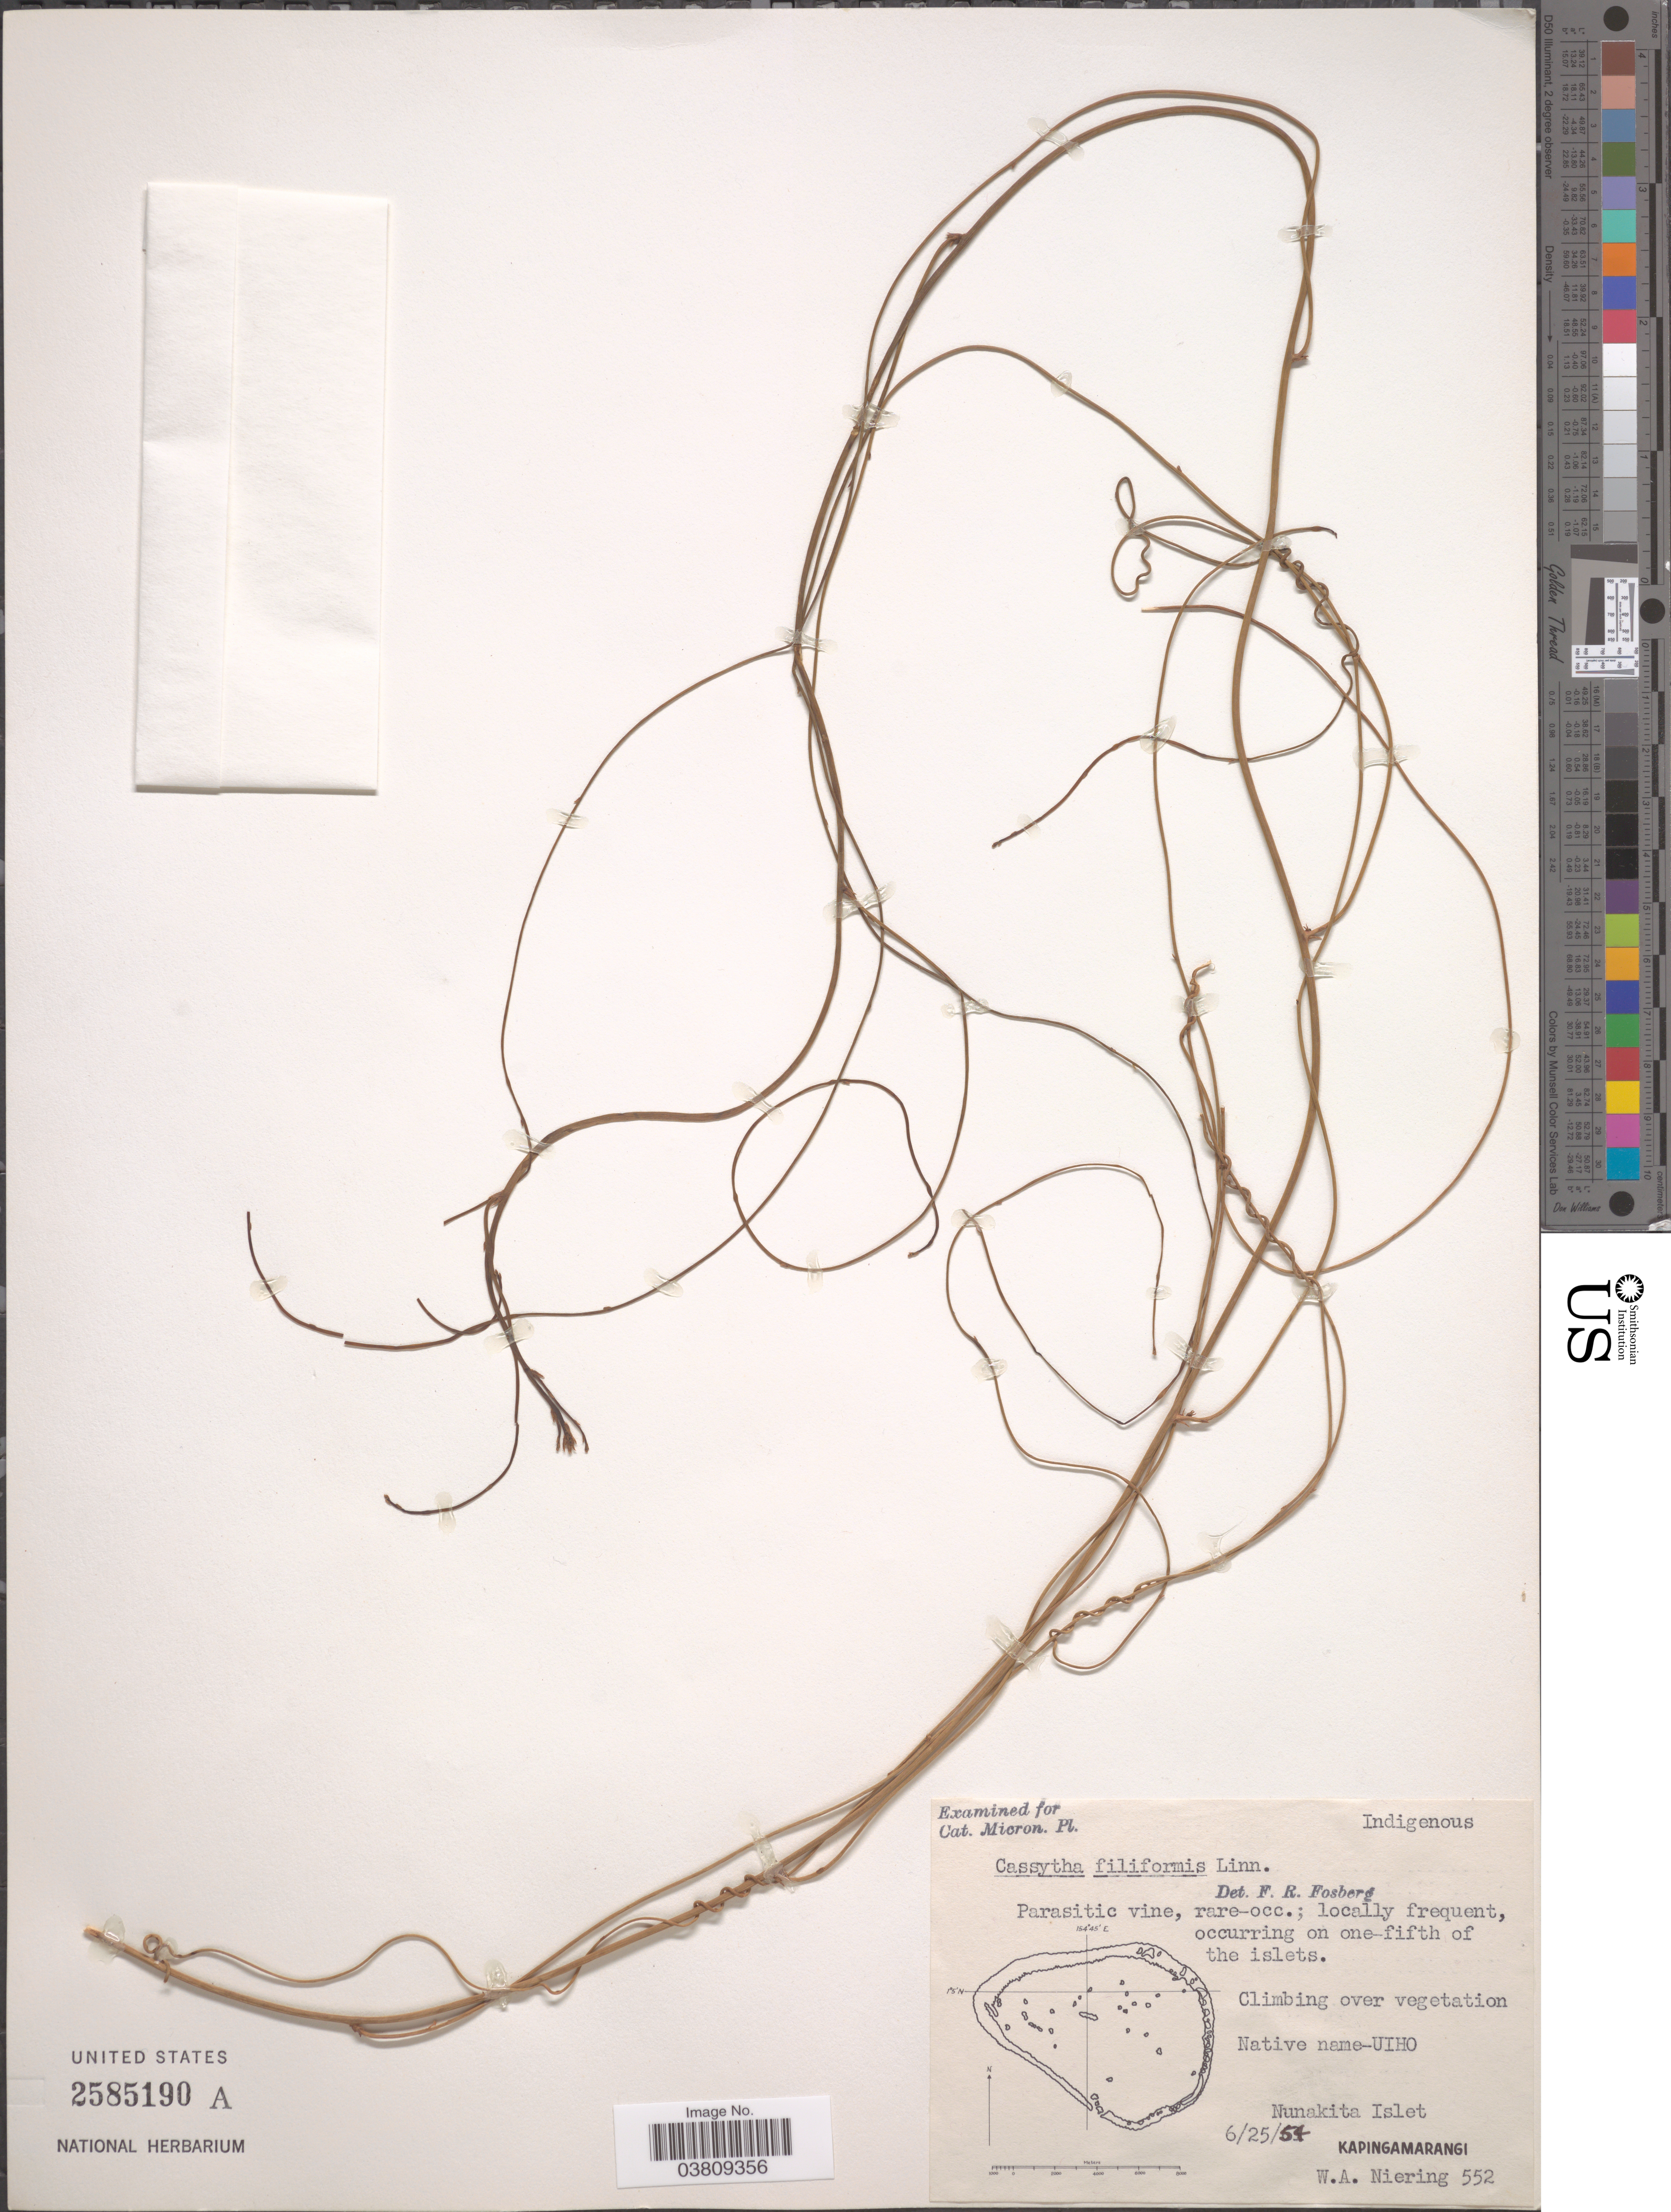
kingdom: Plantae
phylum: Tracheophyta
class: Magnoliopsida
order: Laurales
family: Lauraceae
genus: Cassytha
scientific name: Cassytha filiformis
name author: L.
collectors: W. Niering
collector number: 552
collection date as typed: Transcribed d/m/y: 25/6/54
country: Micronesia, Federated States of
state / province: Pohnpei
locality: On one-fifth of the islets. Nunakita Islet. Kapingamarangi.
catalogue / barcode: US 2585190A